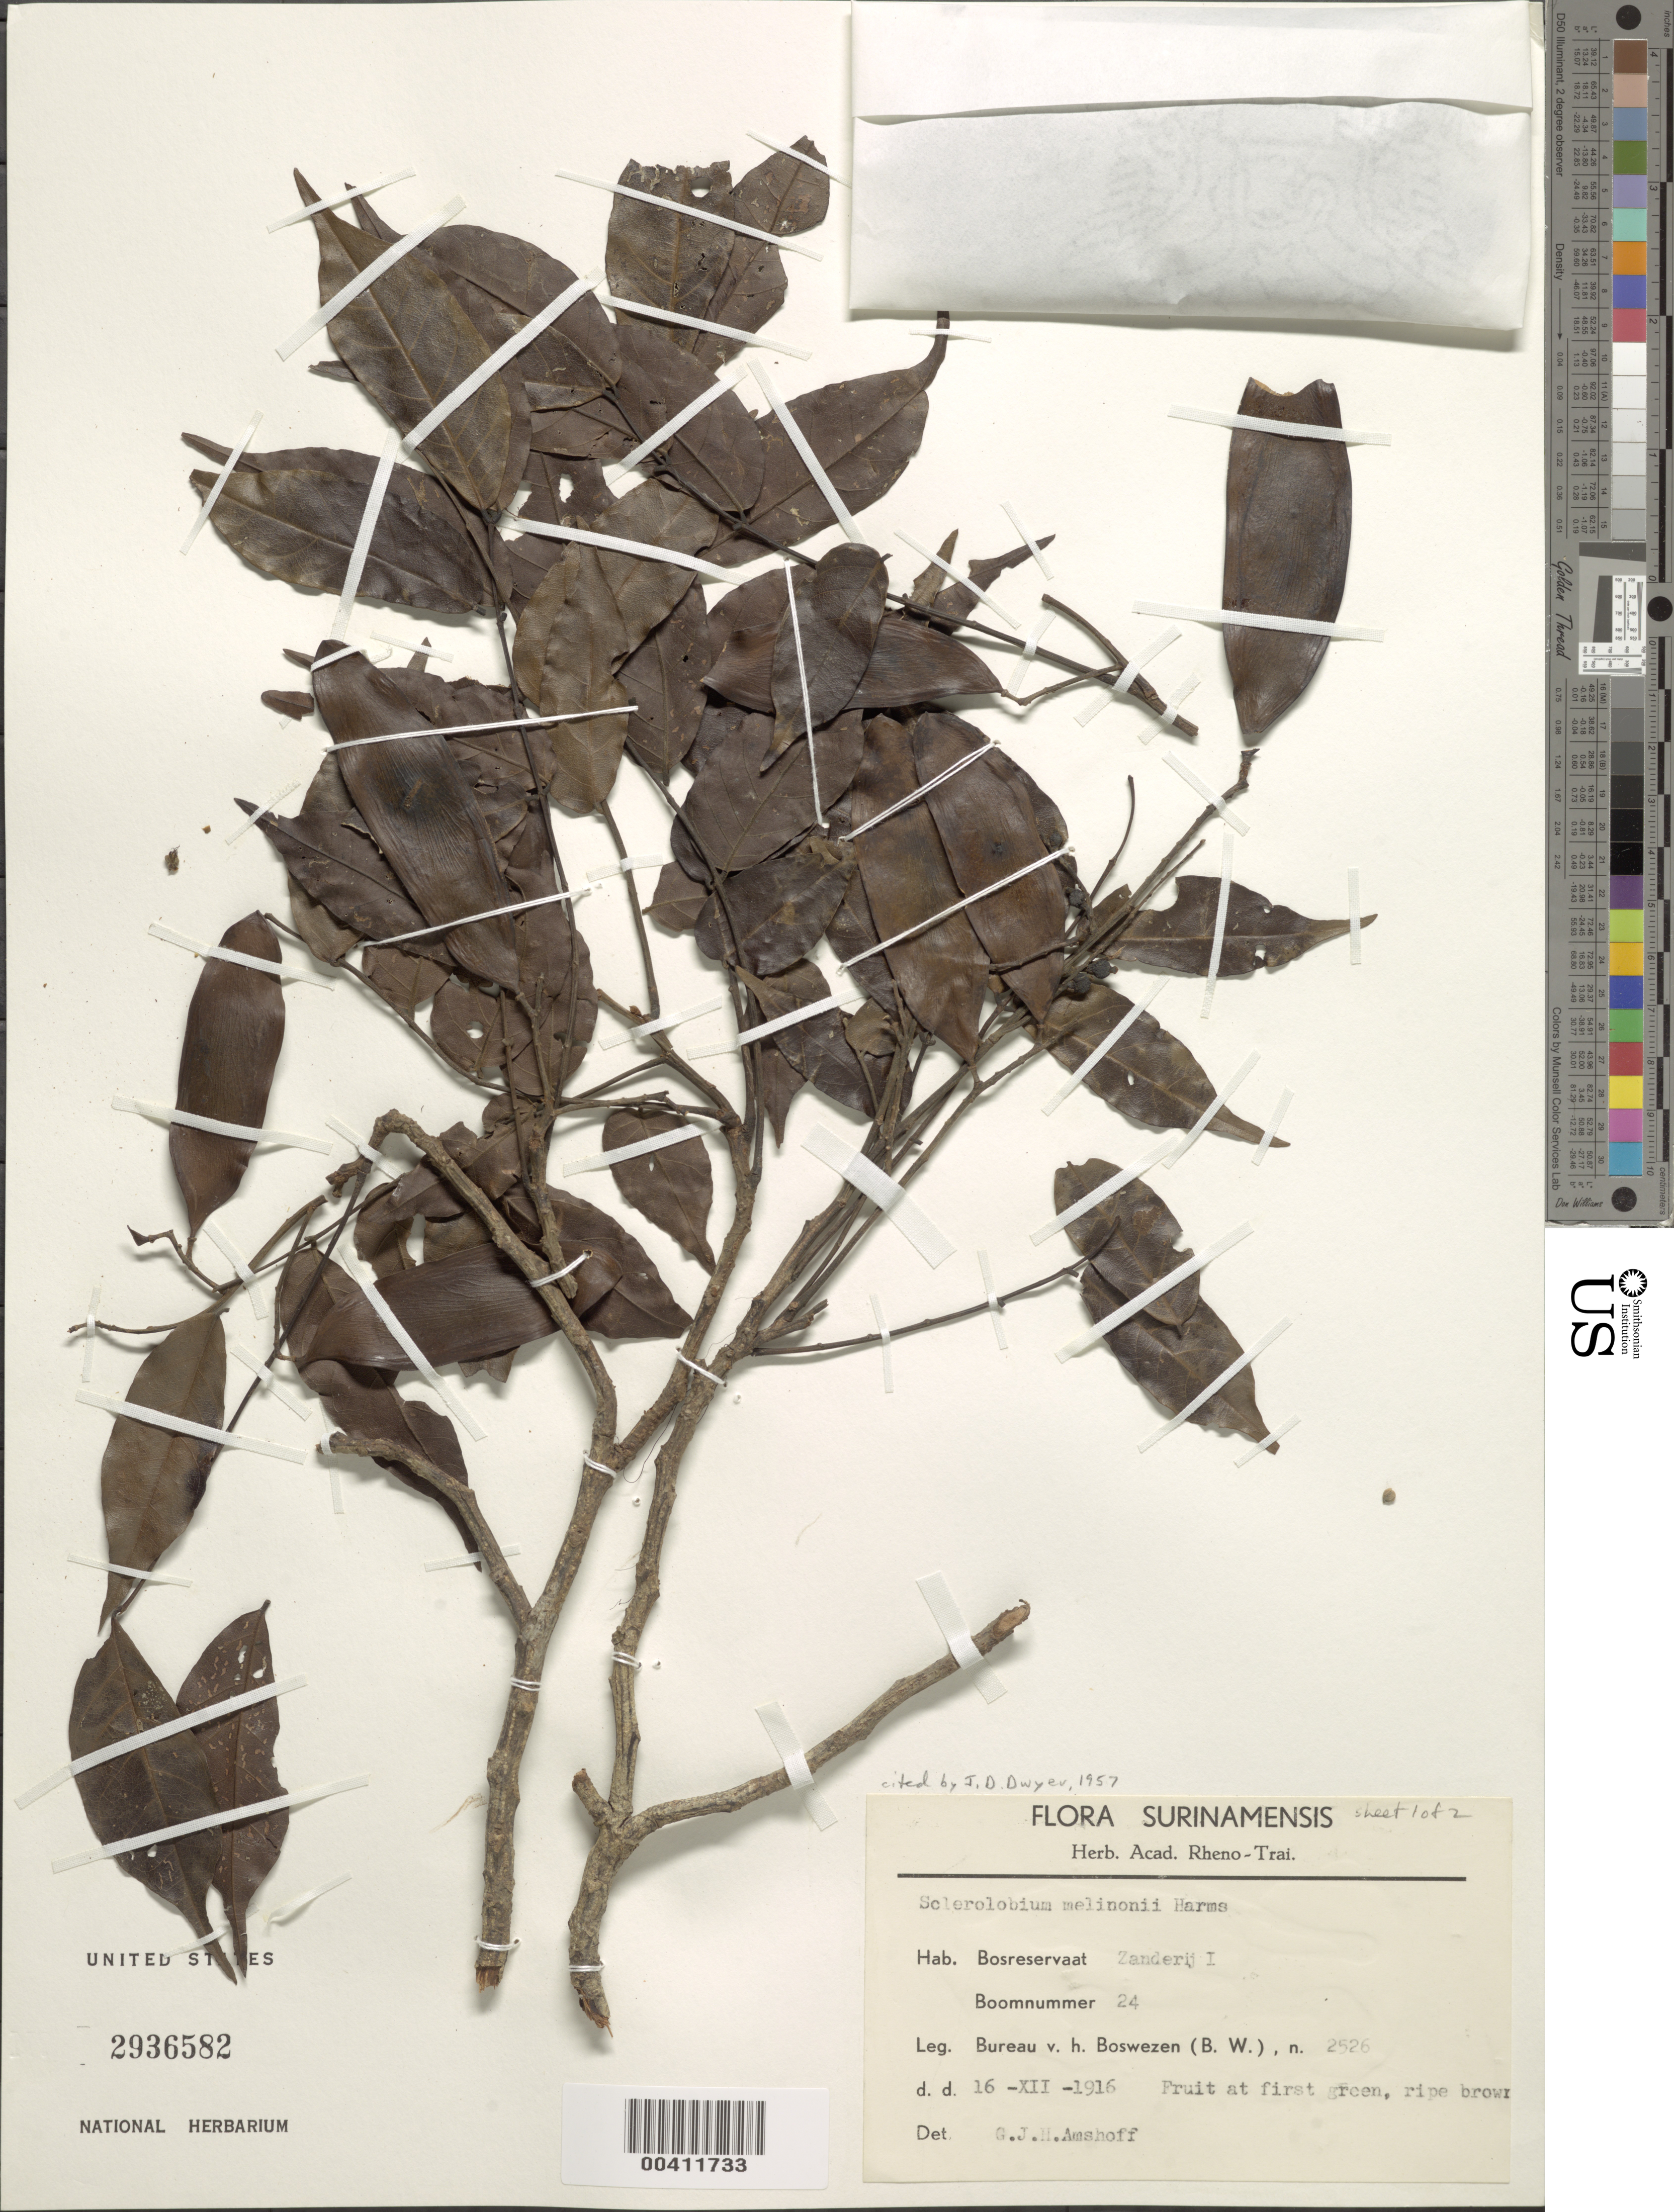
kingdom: Plantae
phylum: Tracheophyta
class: Magnoliopsida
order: Fabales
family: Fabaceae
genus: Tachigali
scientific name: Tachigali melinonii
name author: (Harms) Zarucchi & Herend.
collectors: B. Boswezen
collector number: Herb. 2526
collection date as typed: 16 Dec 1916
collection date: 1916-12-16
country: Suriname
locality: Bosreservaat, zanderij i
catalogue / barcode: US 2936582